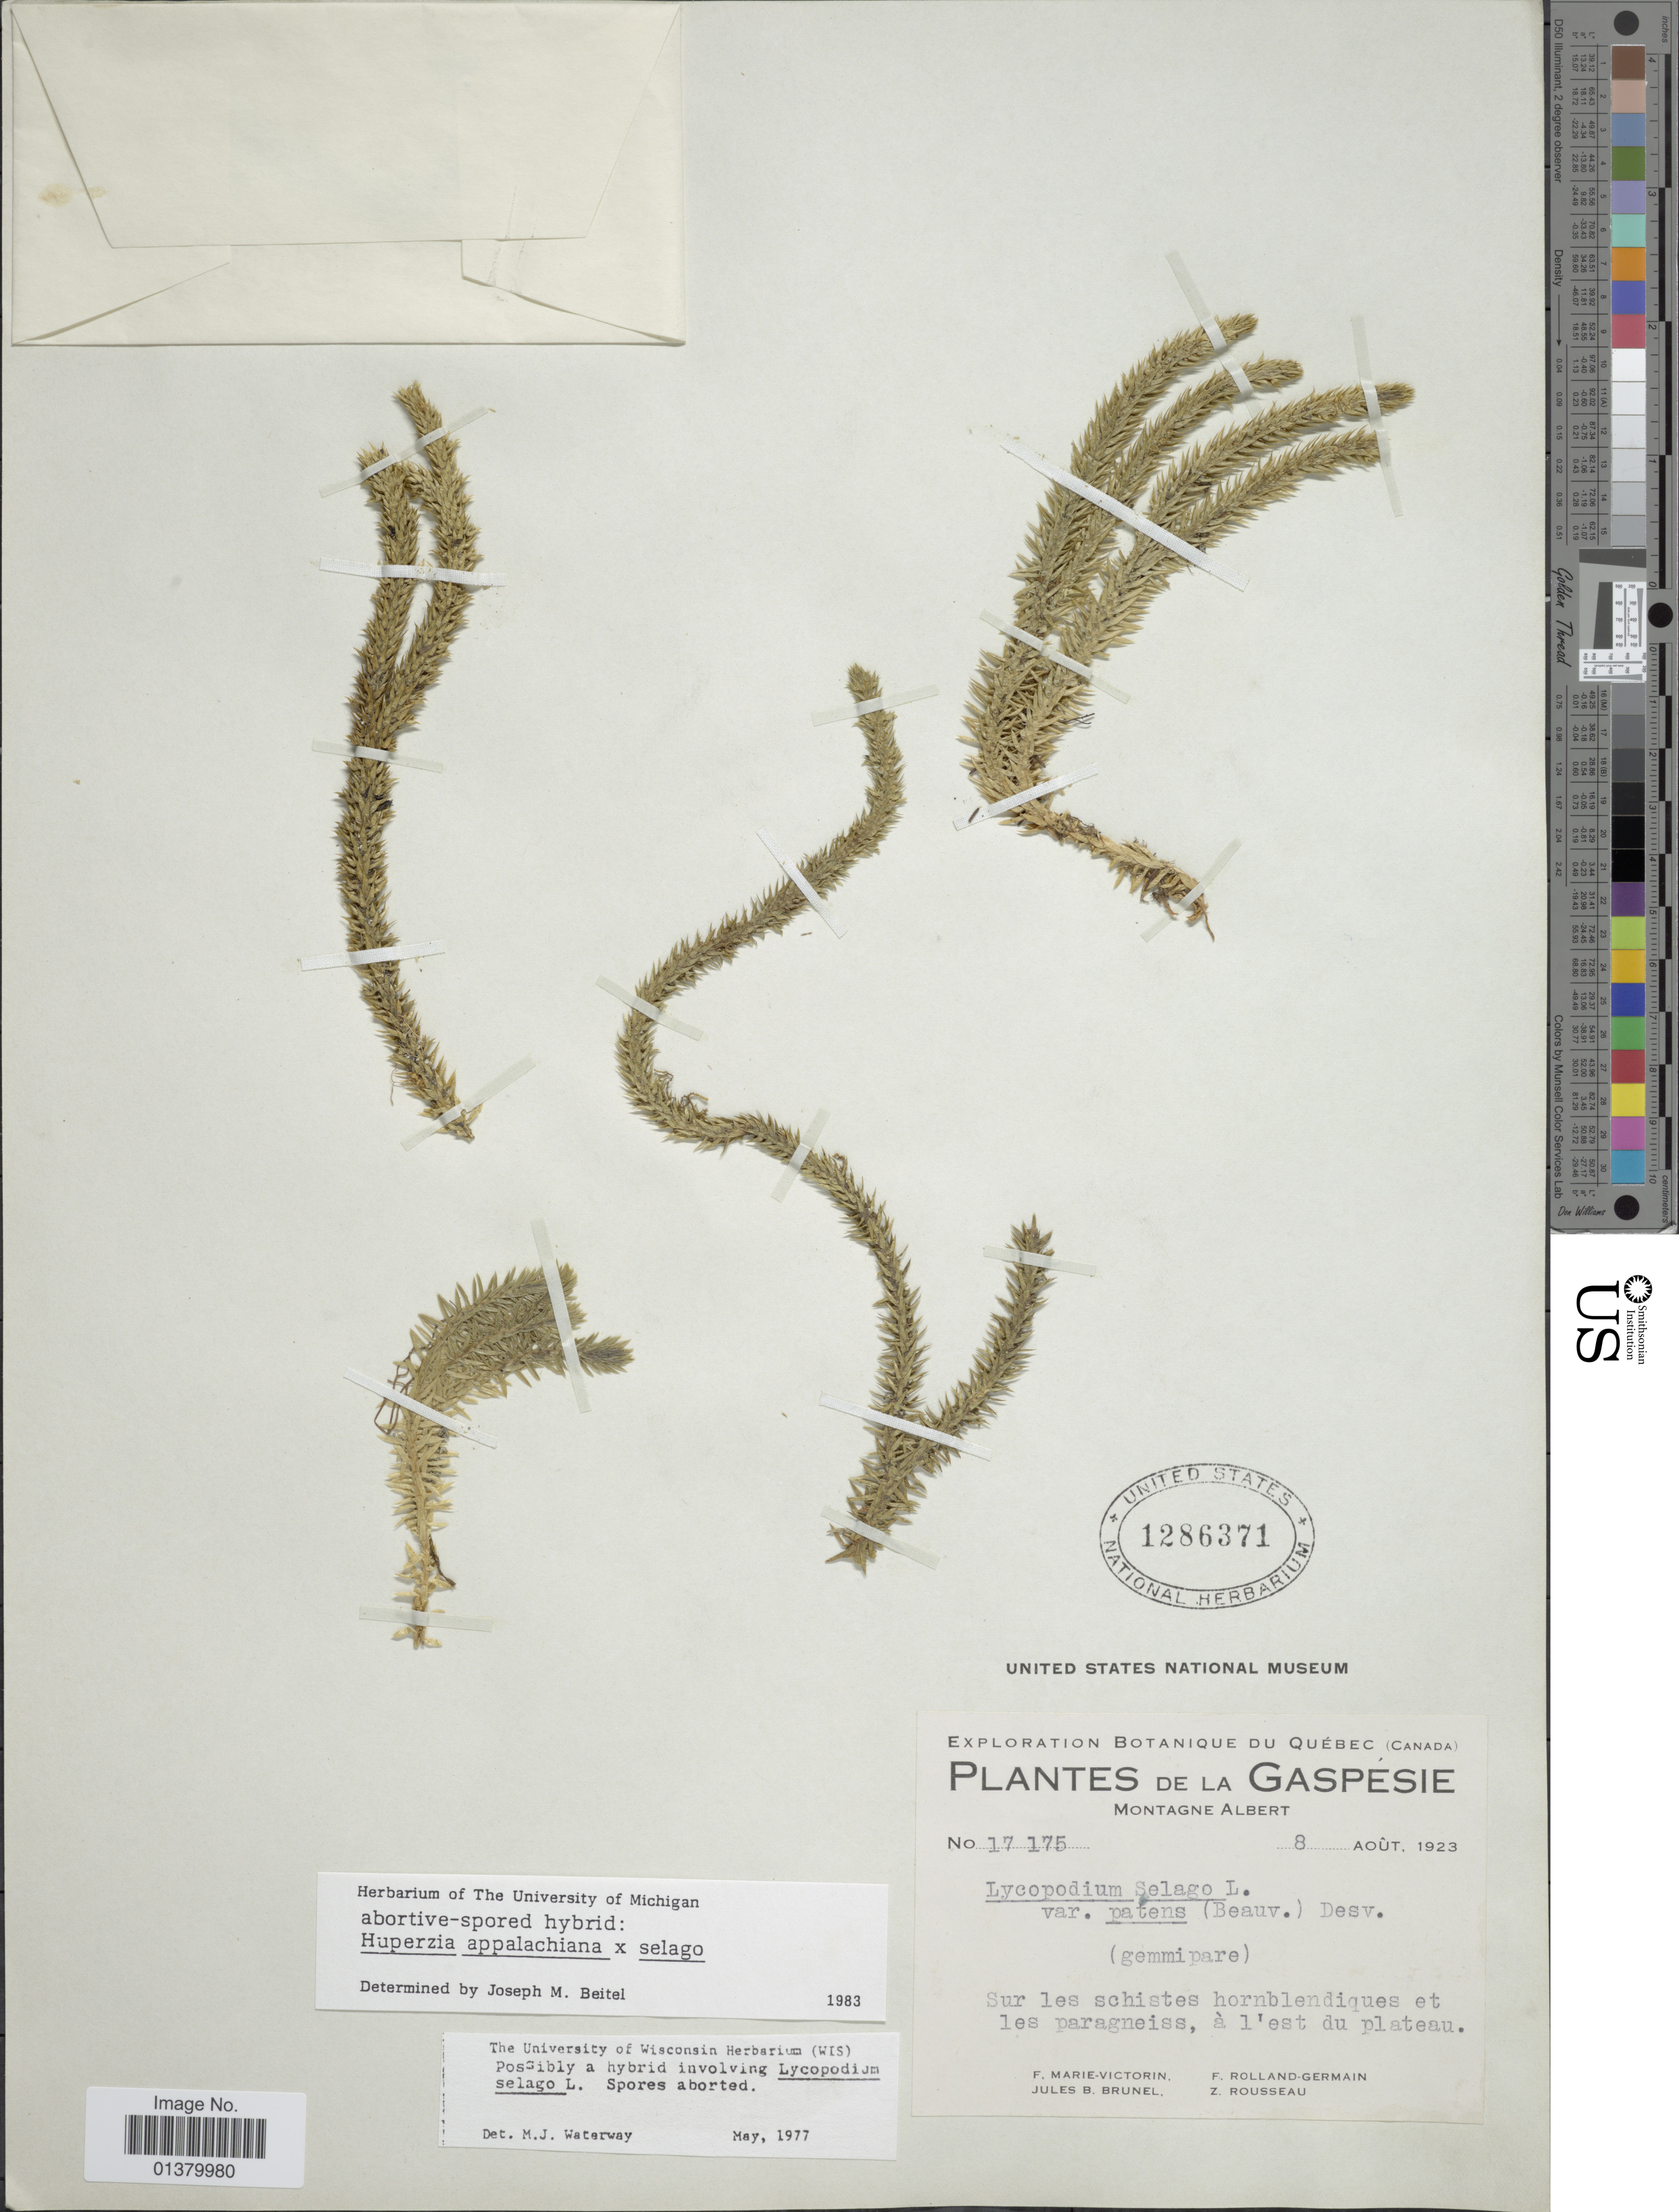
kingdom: Plantae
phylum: Tracheophyta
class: Lycopodiopsida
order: Lycopodiales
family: Lycopodiaceae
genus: Huperzia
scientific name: Huperzia appalachiana x H. selago (L.) Bernh. ex Schrank & Mart.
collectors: Fr. Marie-Victorin, J. Brunel, Rolland-Germain & Z. Rousseau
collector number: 17175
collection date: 1923-08-08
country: Canada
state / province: Quebec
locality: De la Gaspesie, Montagne Albert, Sur les schiets hornblendiques et les paragneiss, à l'est du plateau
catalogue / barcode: US 1286371